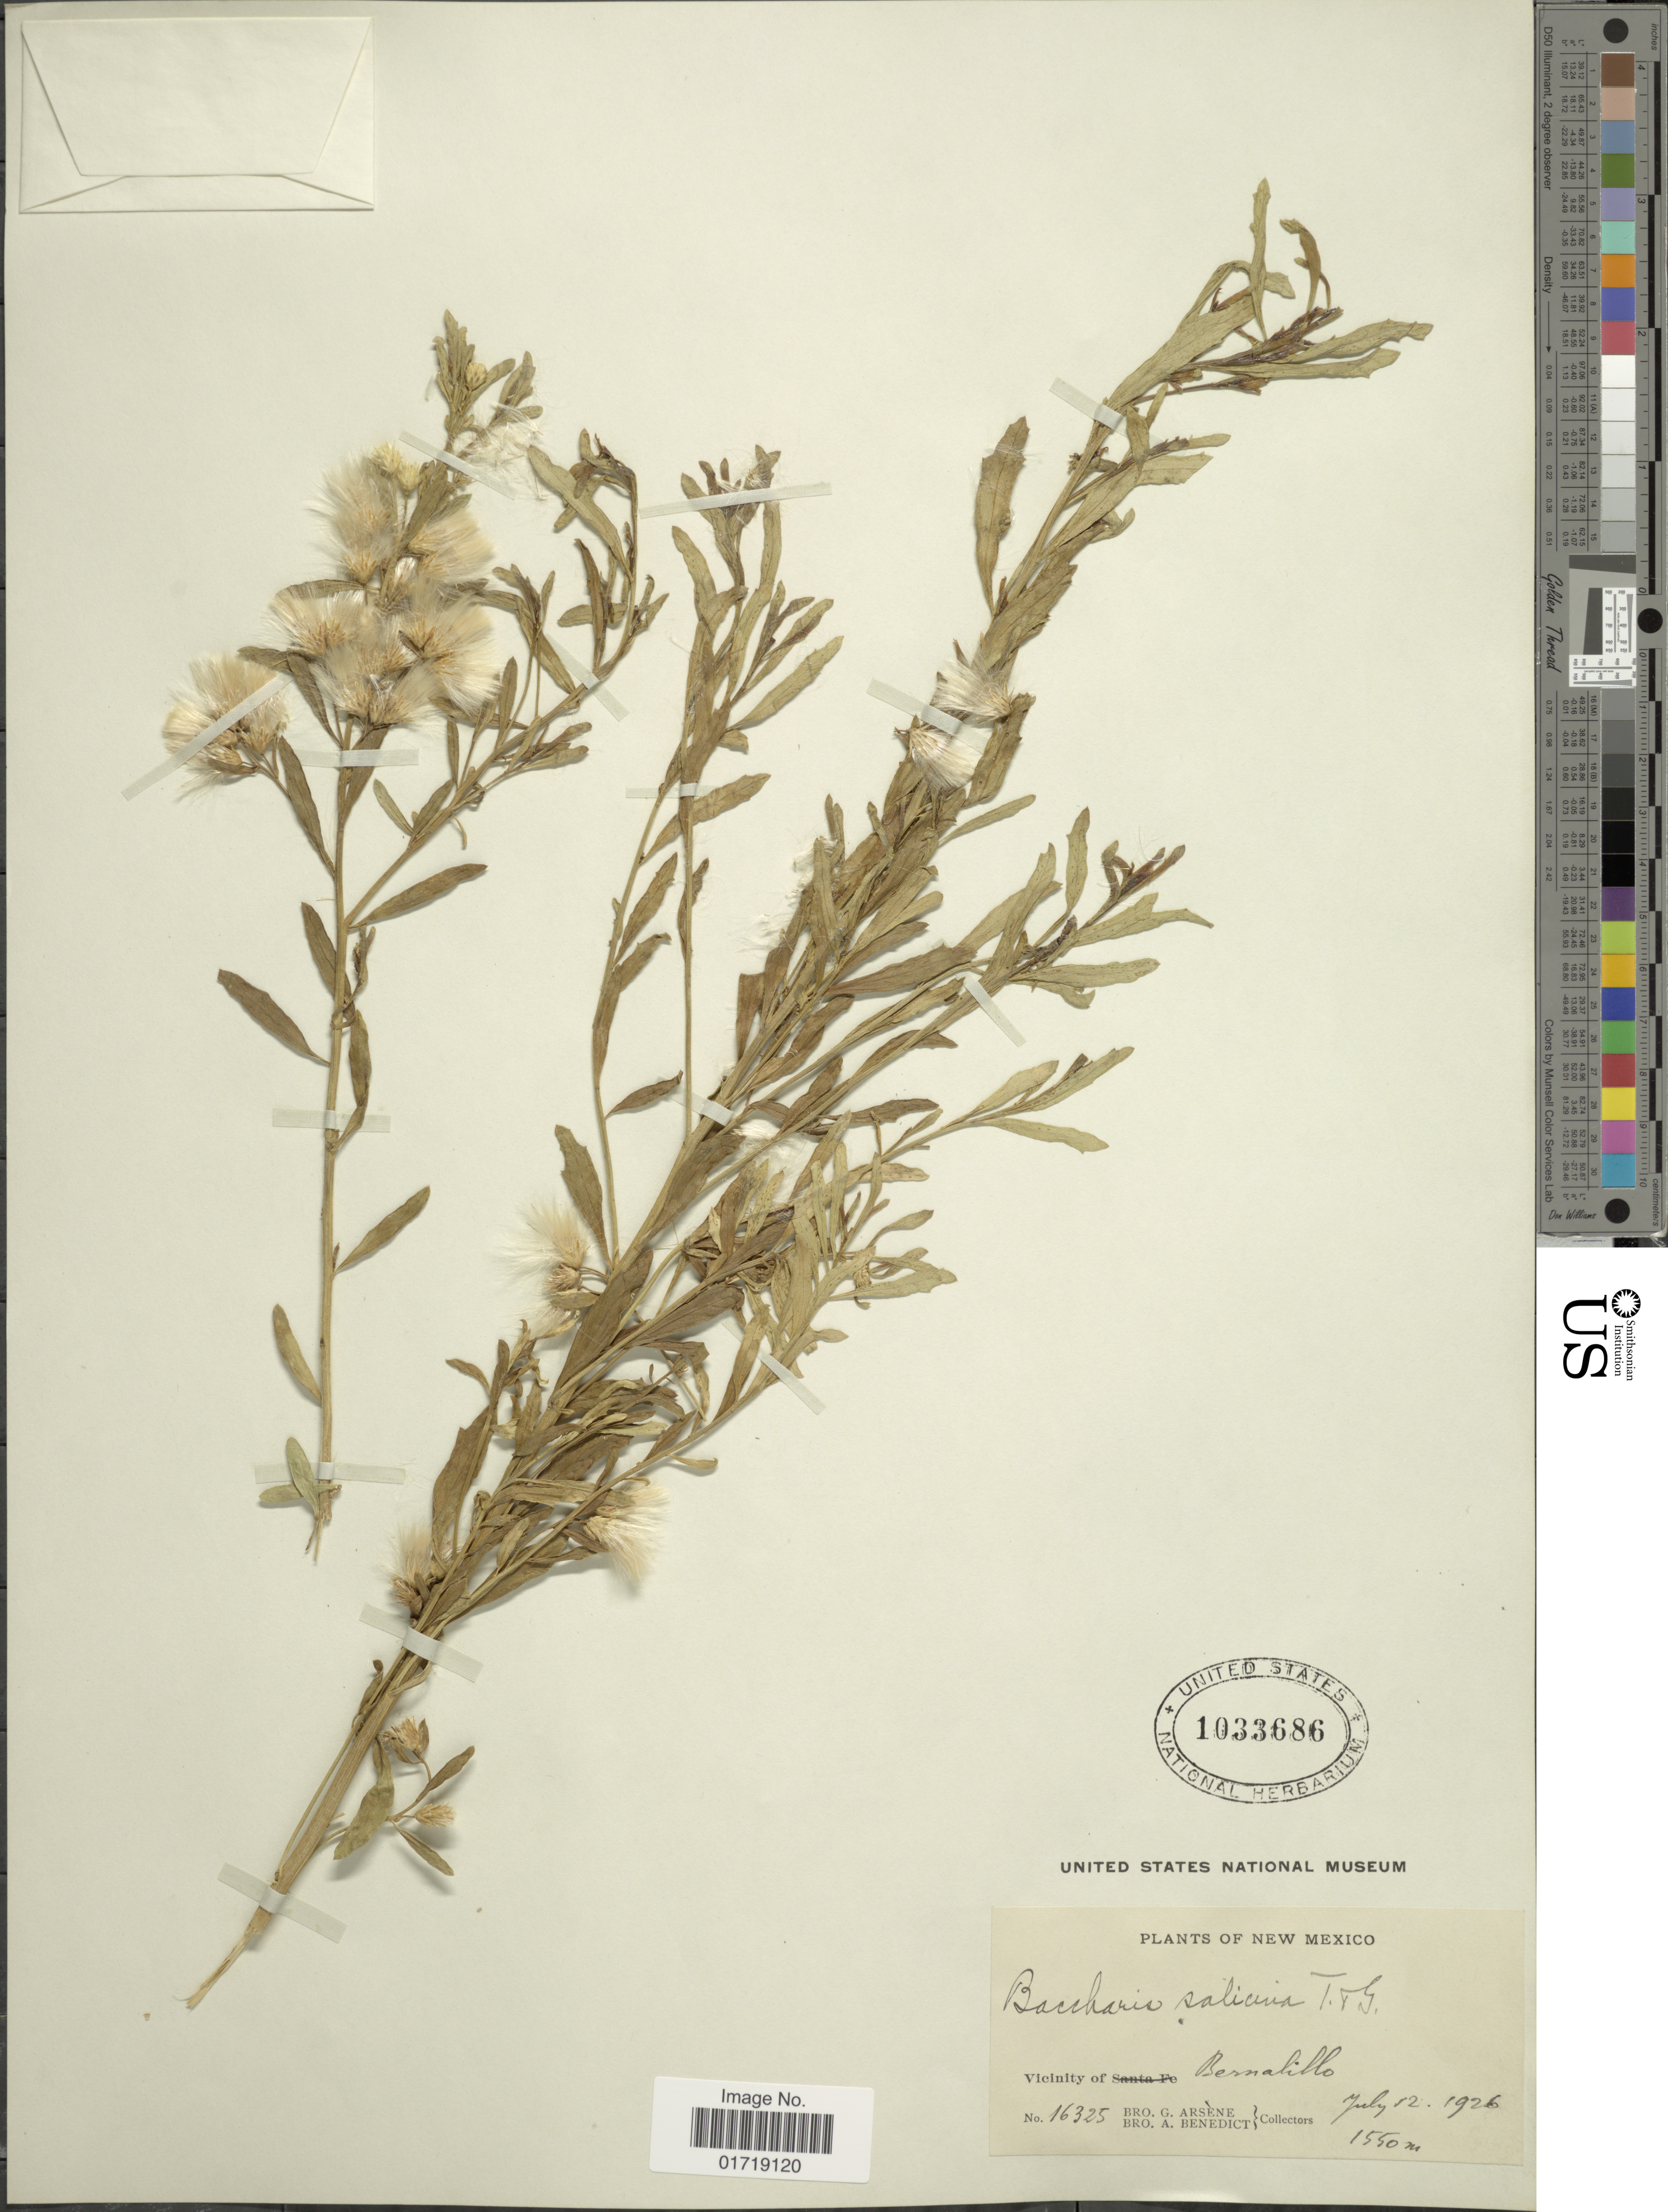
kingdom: Plantae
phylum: Tracheophyta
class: Magnoliopsida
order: Asterales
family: Asteraceae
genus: Baccharis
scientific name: Baccharis salicina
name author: Torr. & A. Gray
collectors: Bro. G. Arsène & Bro. Benedict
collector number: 16325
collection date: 1926-07-12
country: United States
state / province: New Mexico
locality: Vicinity of Bernalillo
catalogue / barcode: US 1033686